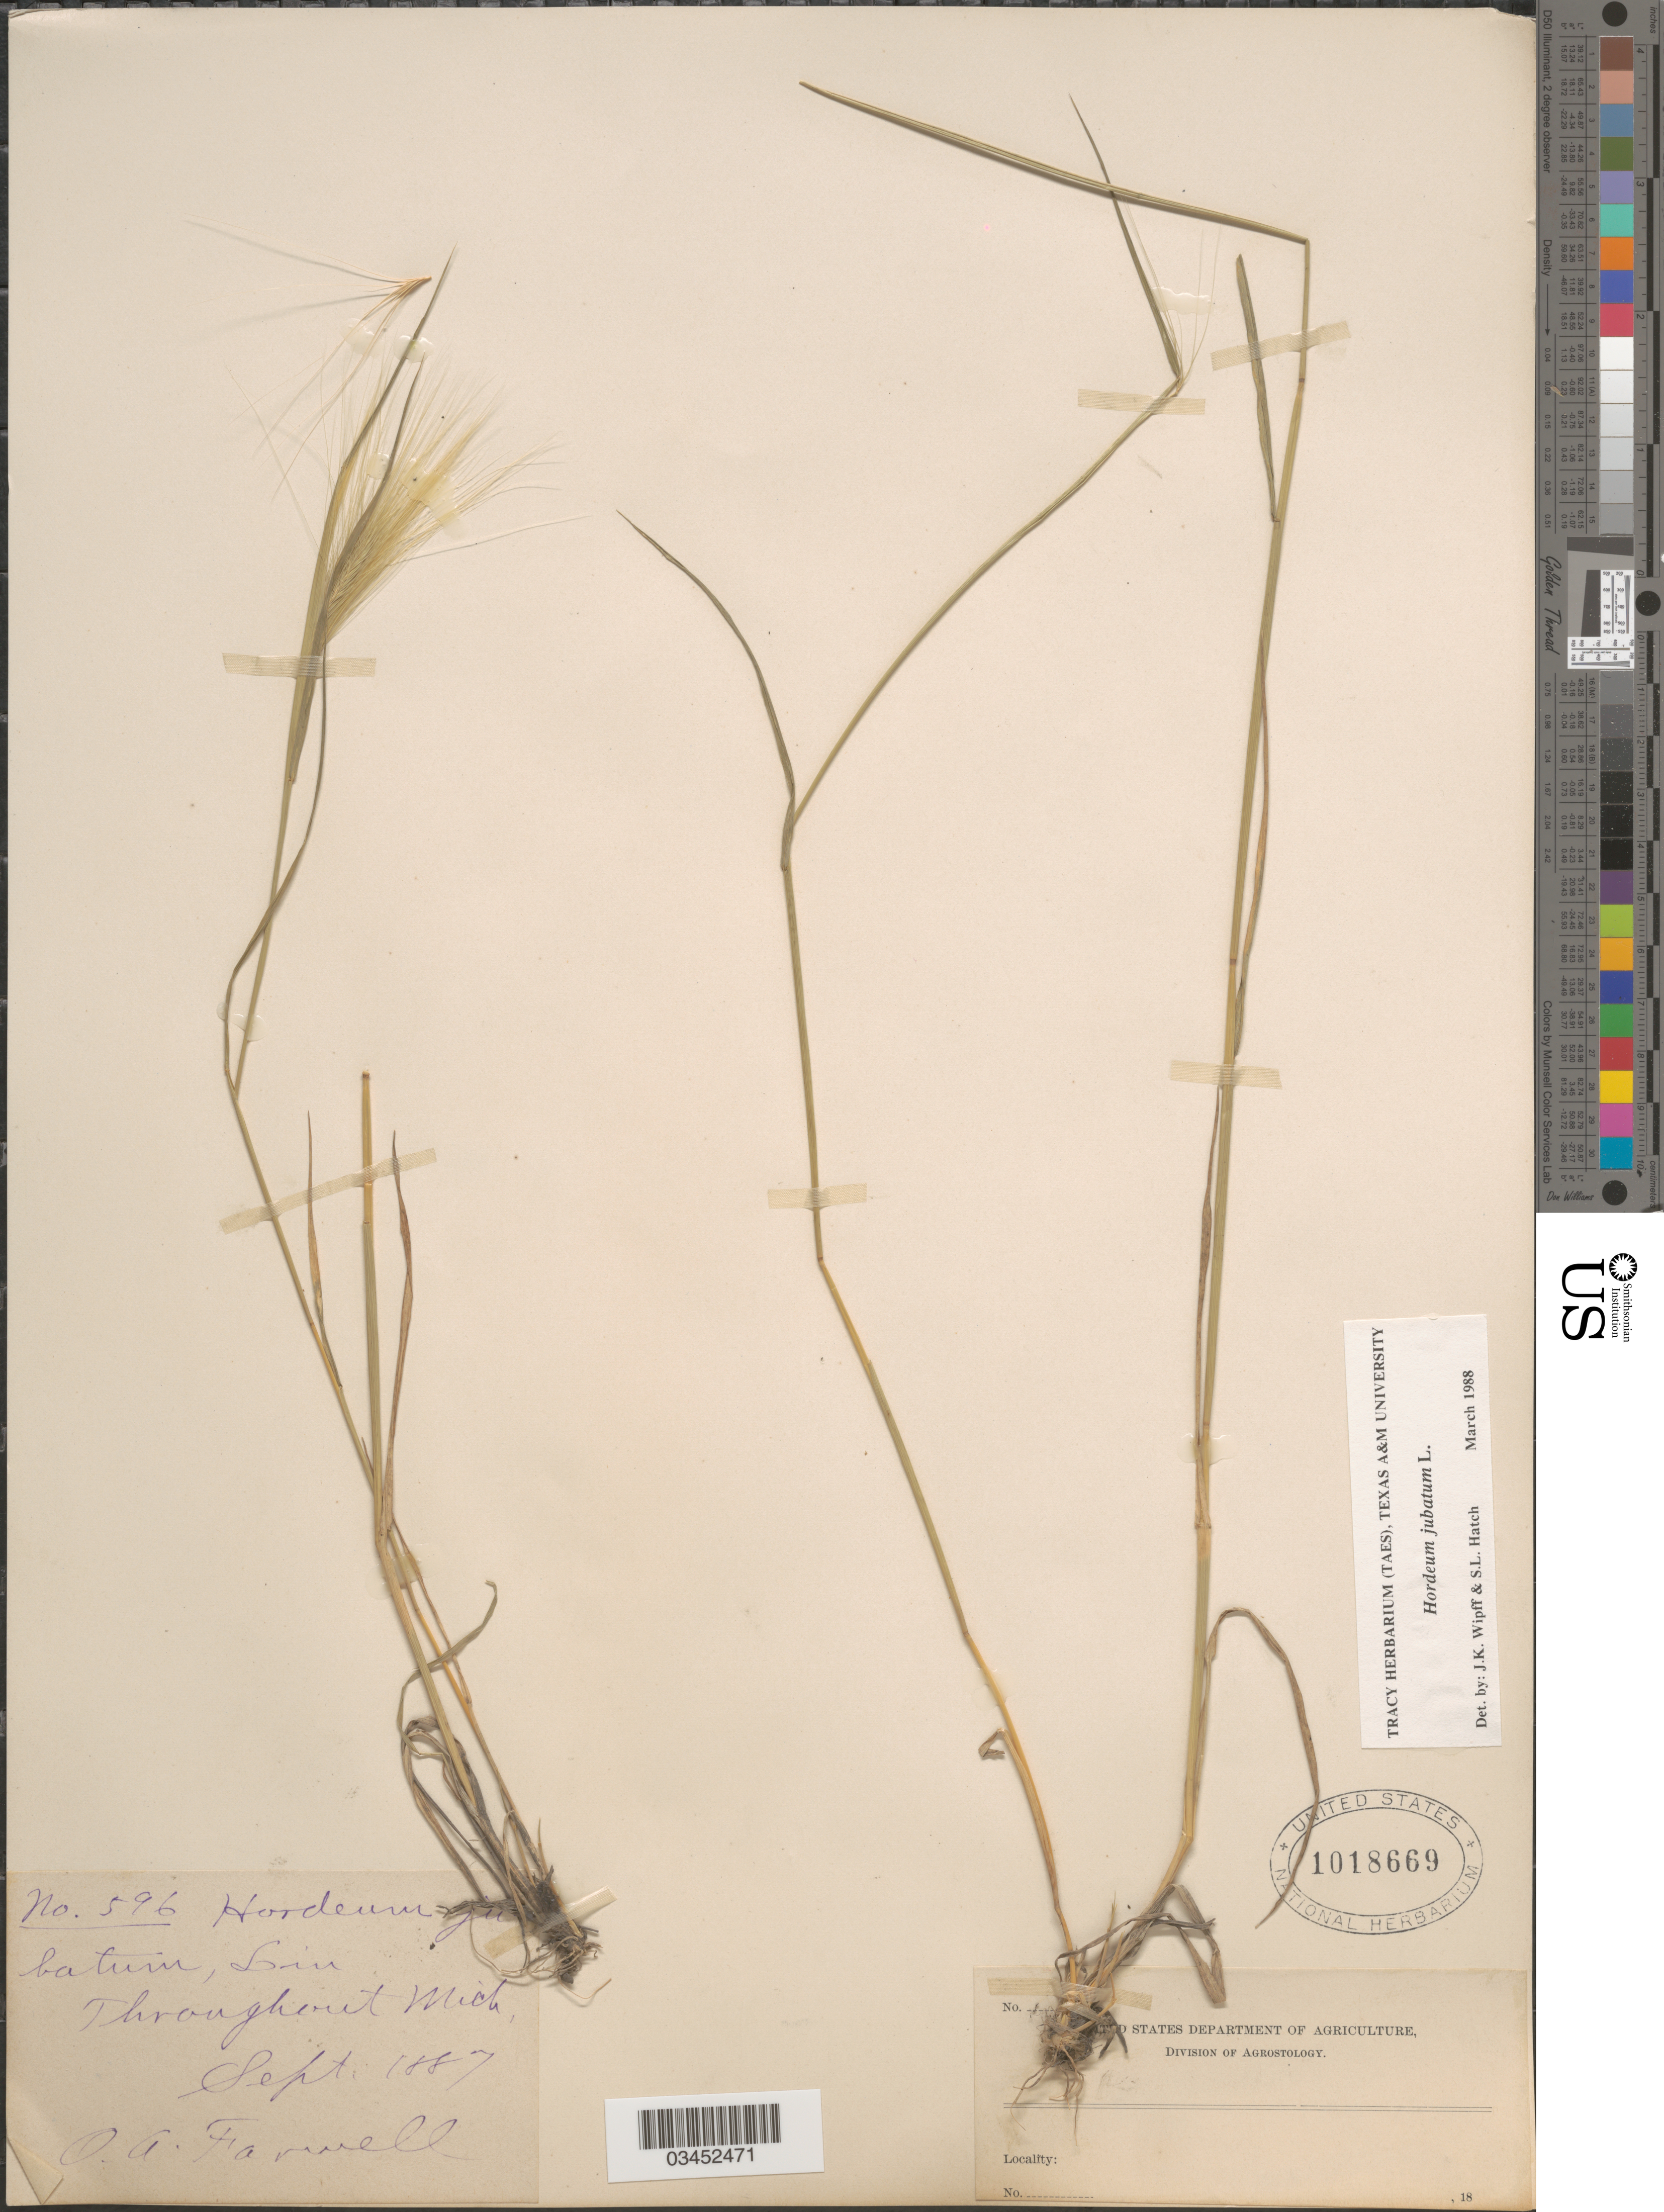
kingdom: Plantae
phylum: Tracheophyta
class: Liliopsida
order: Poales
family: Poaceae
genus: Hordeum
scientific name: Hordeum jubatum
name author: L.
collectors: O. Farwell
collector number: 596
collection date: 1887-09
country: United States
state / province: Michigan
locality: Throughout Mich.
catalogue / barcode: US 1018669